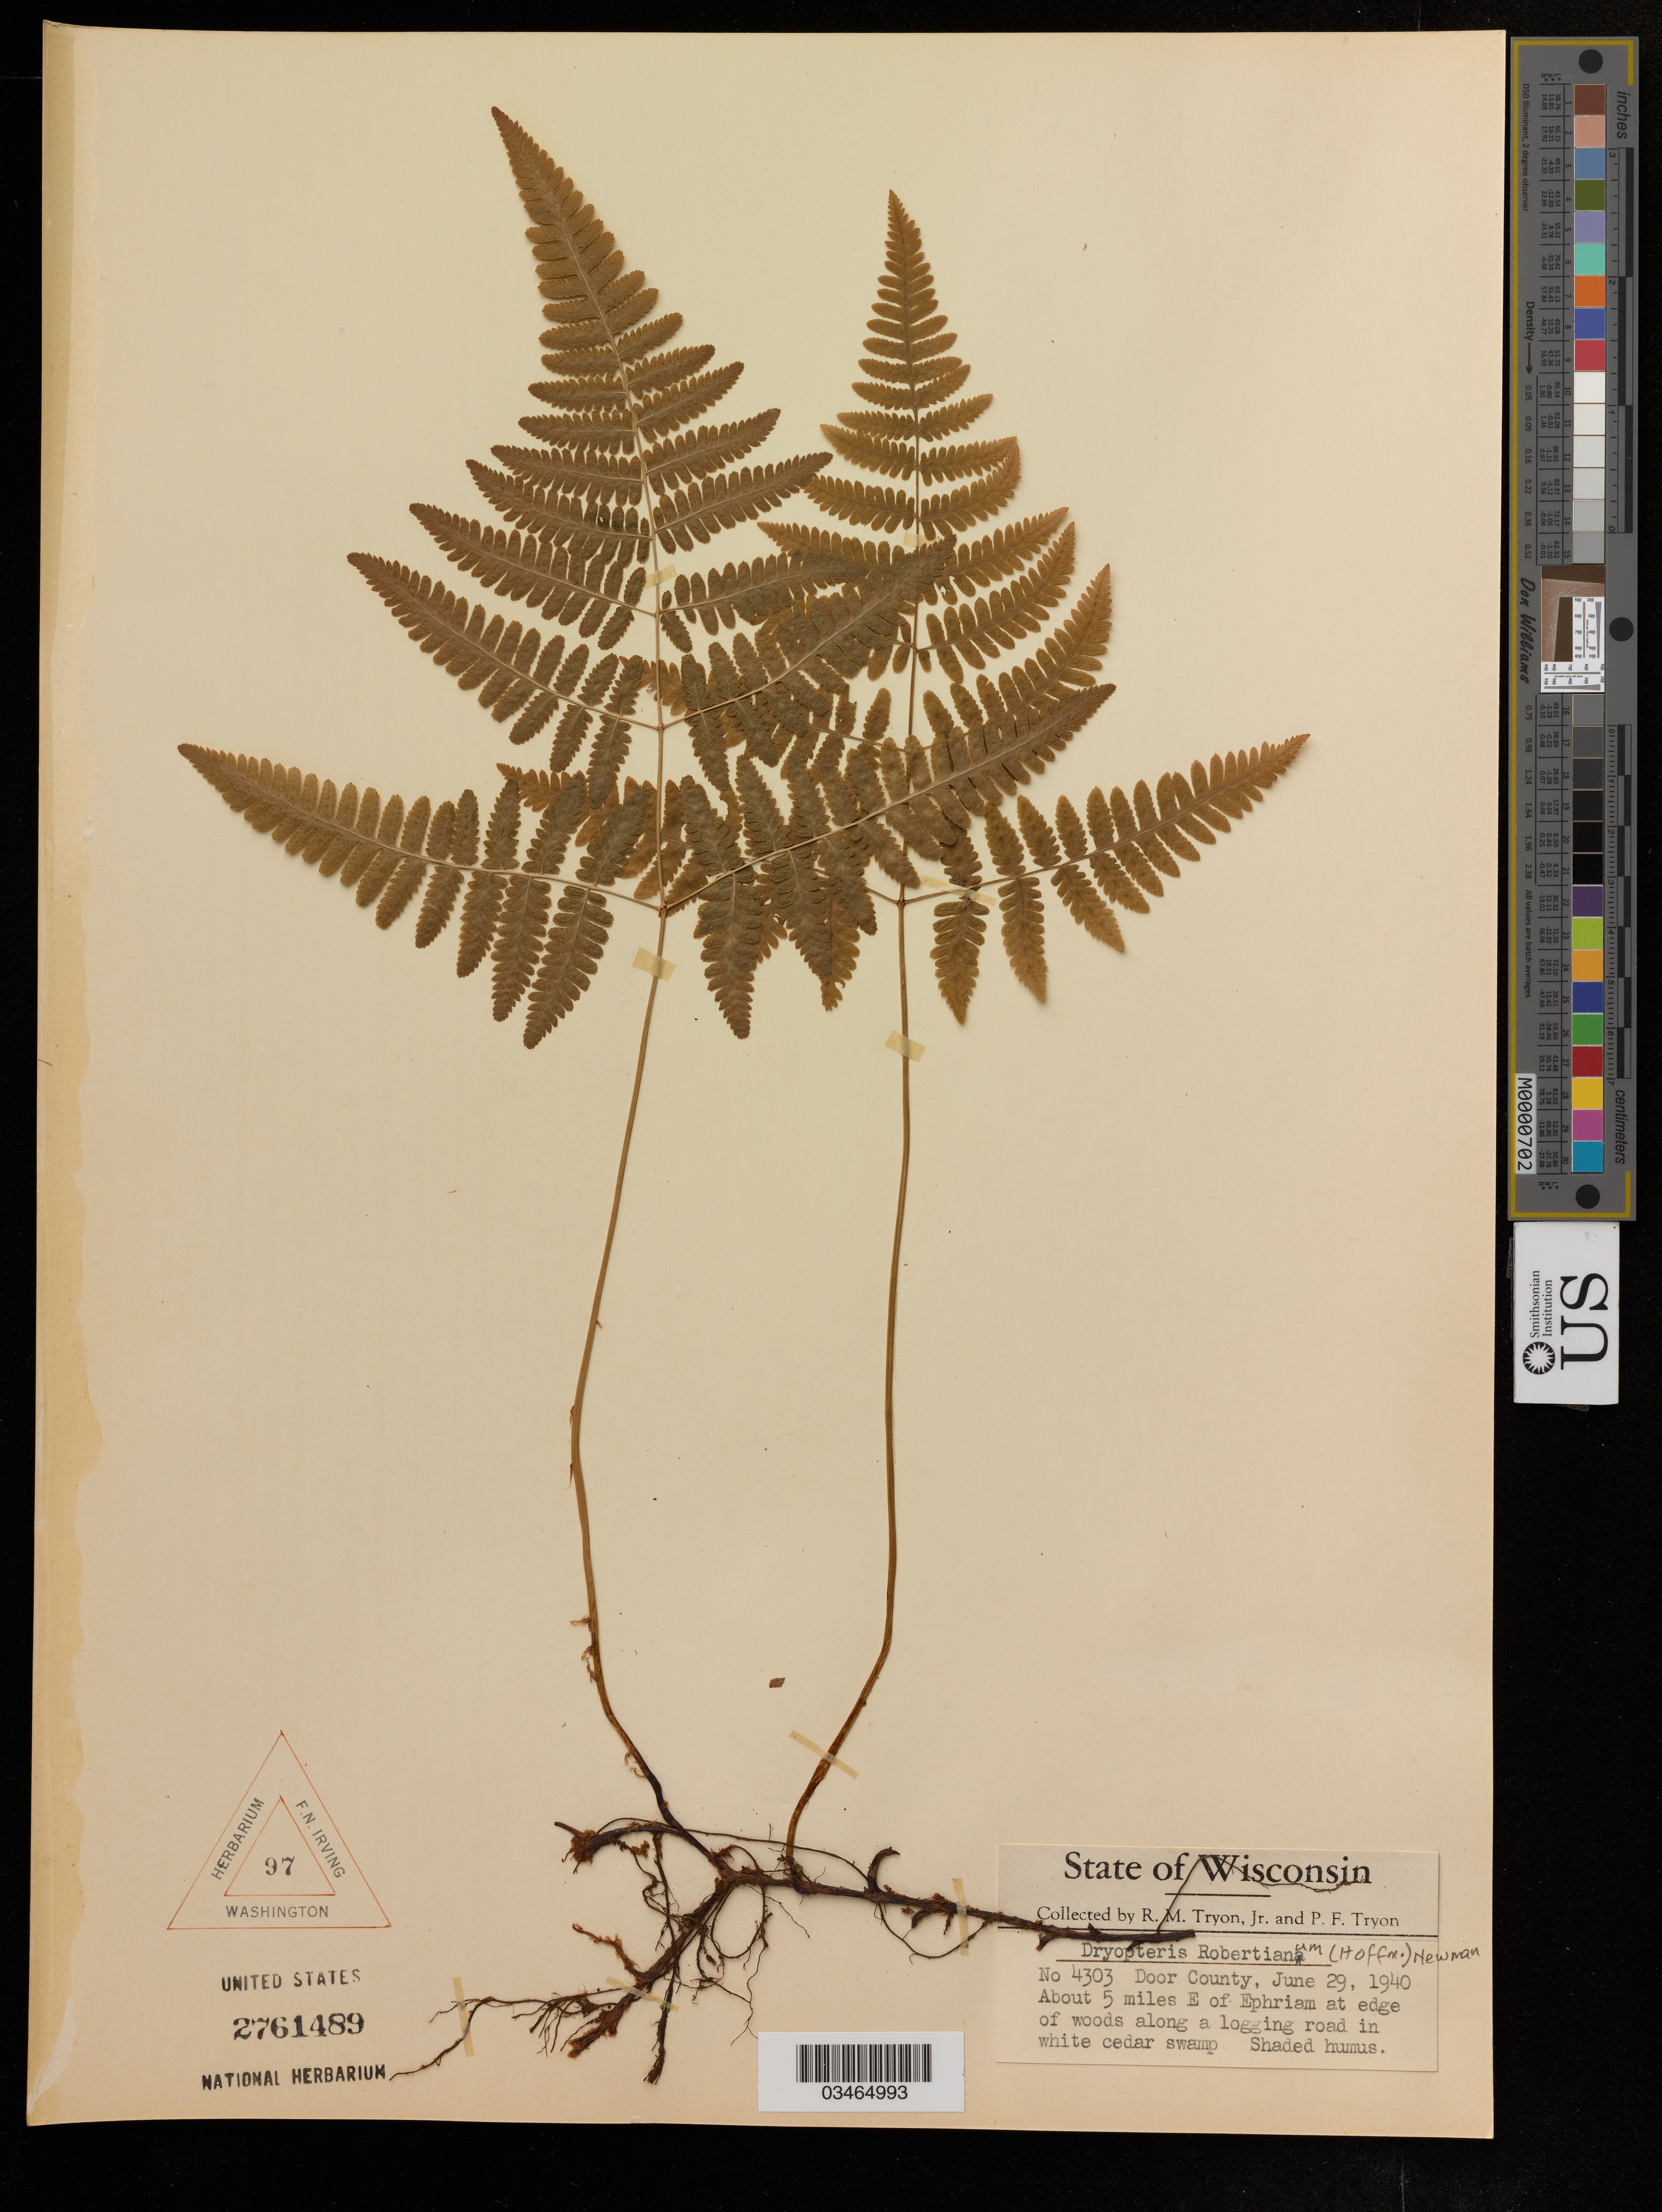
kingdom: Plantae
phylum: Tracheophyta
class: Polypodiopsida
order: Polypodiales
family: Dryopteridaceae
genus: Dryopteris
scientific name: Dryopteris robertianum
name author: (Hoffm.) Newman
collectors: R. M. Tryon & P. Tryon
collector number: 4303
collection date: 1940-06-29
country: United States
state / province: Wisconsin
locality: Door County, About 5 miles E of Ephriam at edge of woods along a logging road in white cedar swamp, Shaded humus.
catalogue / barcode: US 2761489